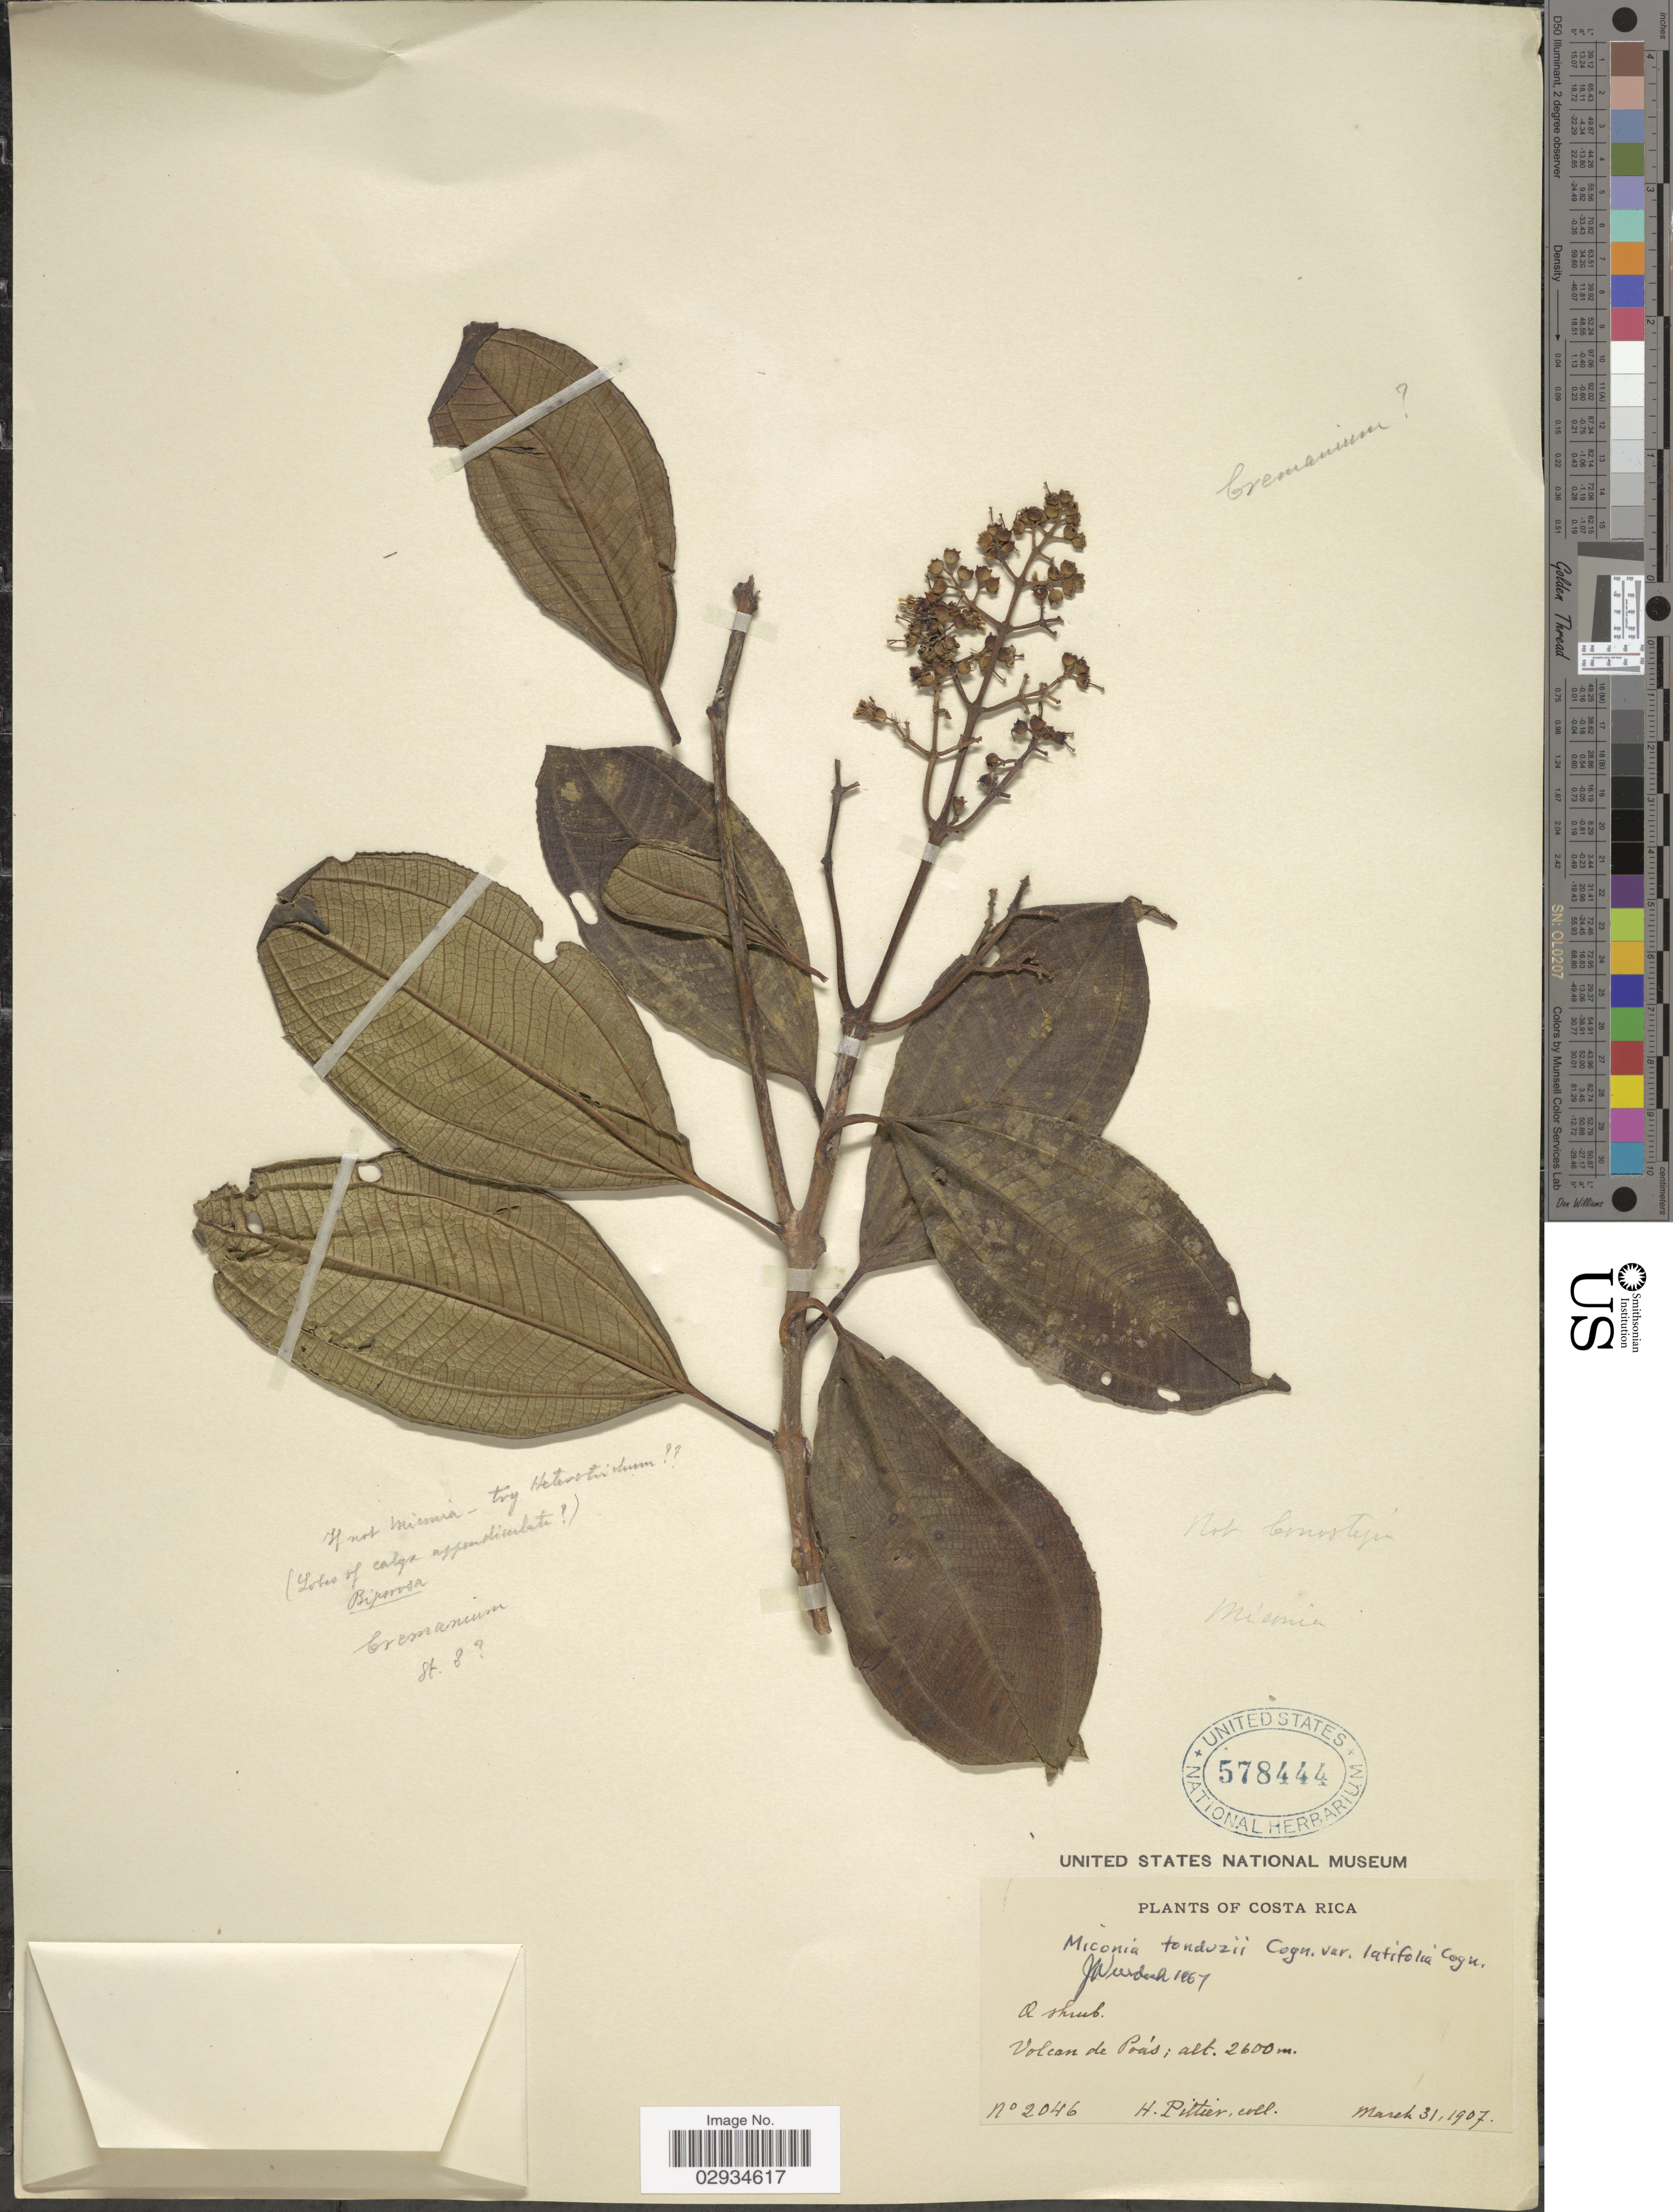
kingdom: Plantae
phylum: Tracheophyta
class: Magnoliopsida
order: Myrtales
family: Melastomataceae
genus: Miconia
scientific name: Miconia tonduzii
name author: Cogn. in A. DC.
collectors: H. F. Pittier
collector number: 2046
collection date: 1907-03-31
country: Costa Rica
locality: Volcan de Poàs.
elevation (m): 2600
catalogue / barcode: US 578444